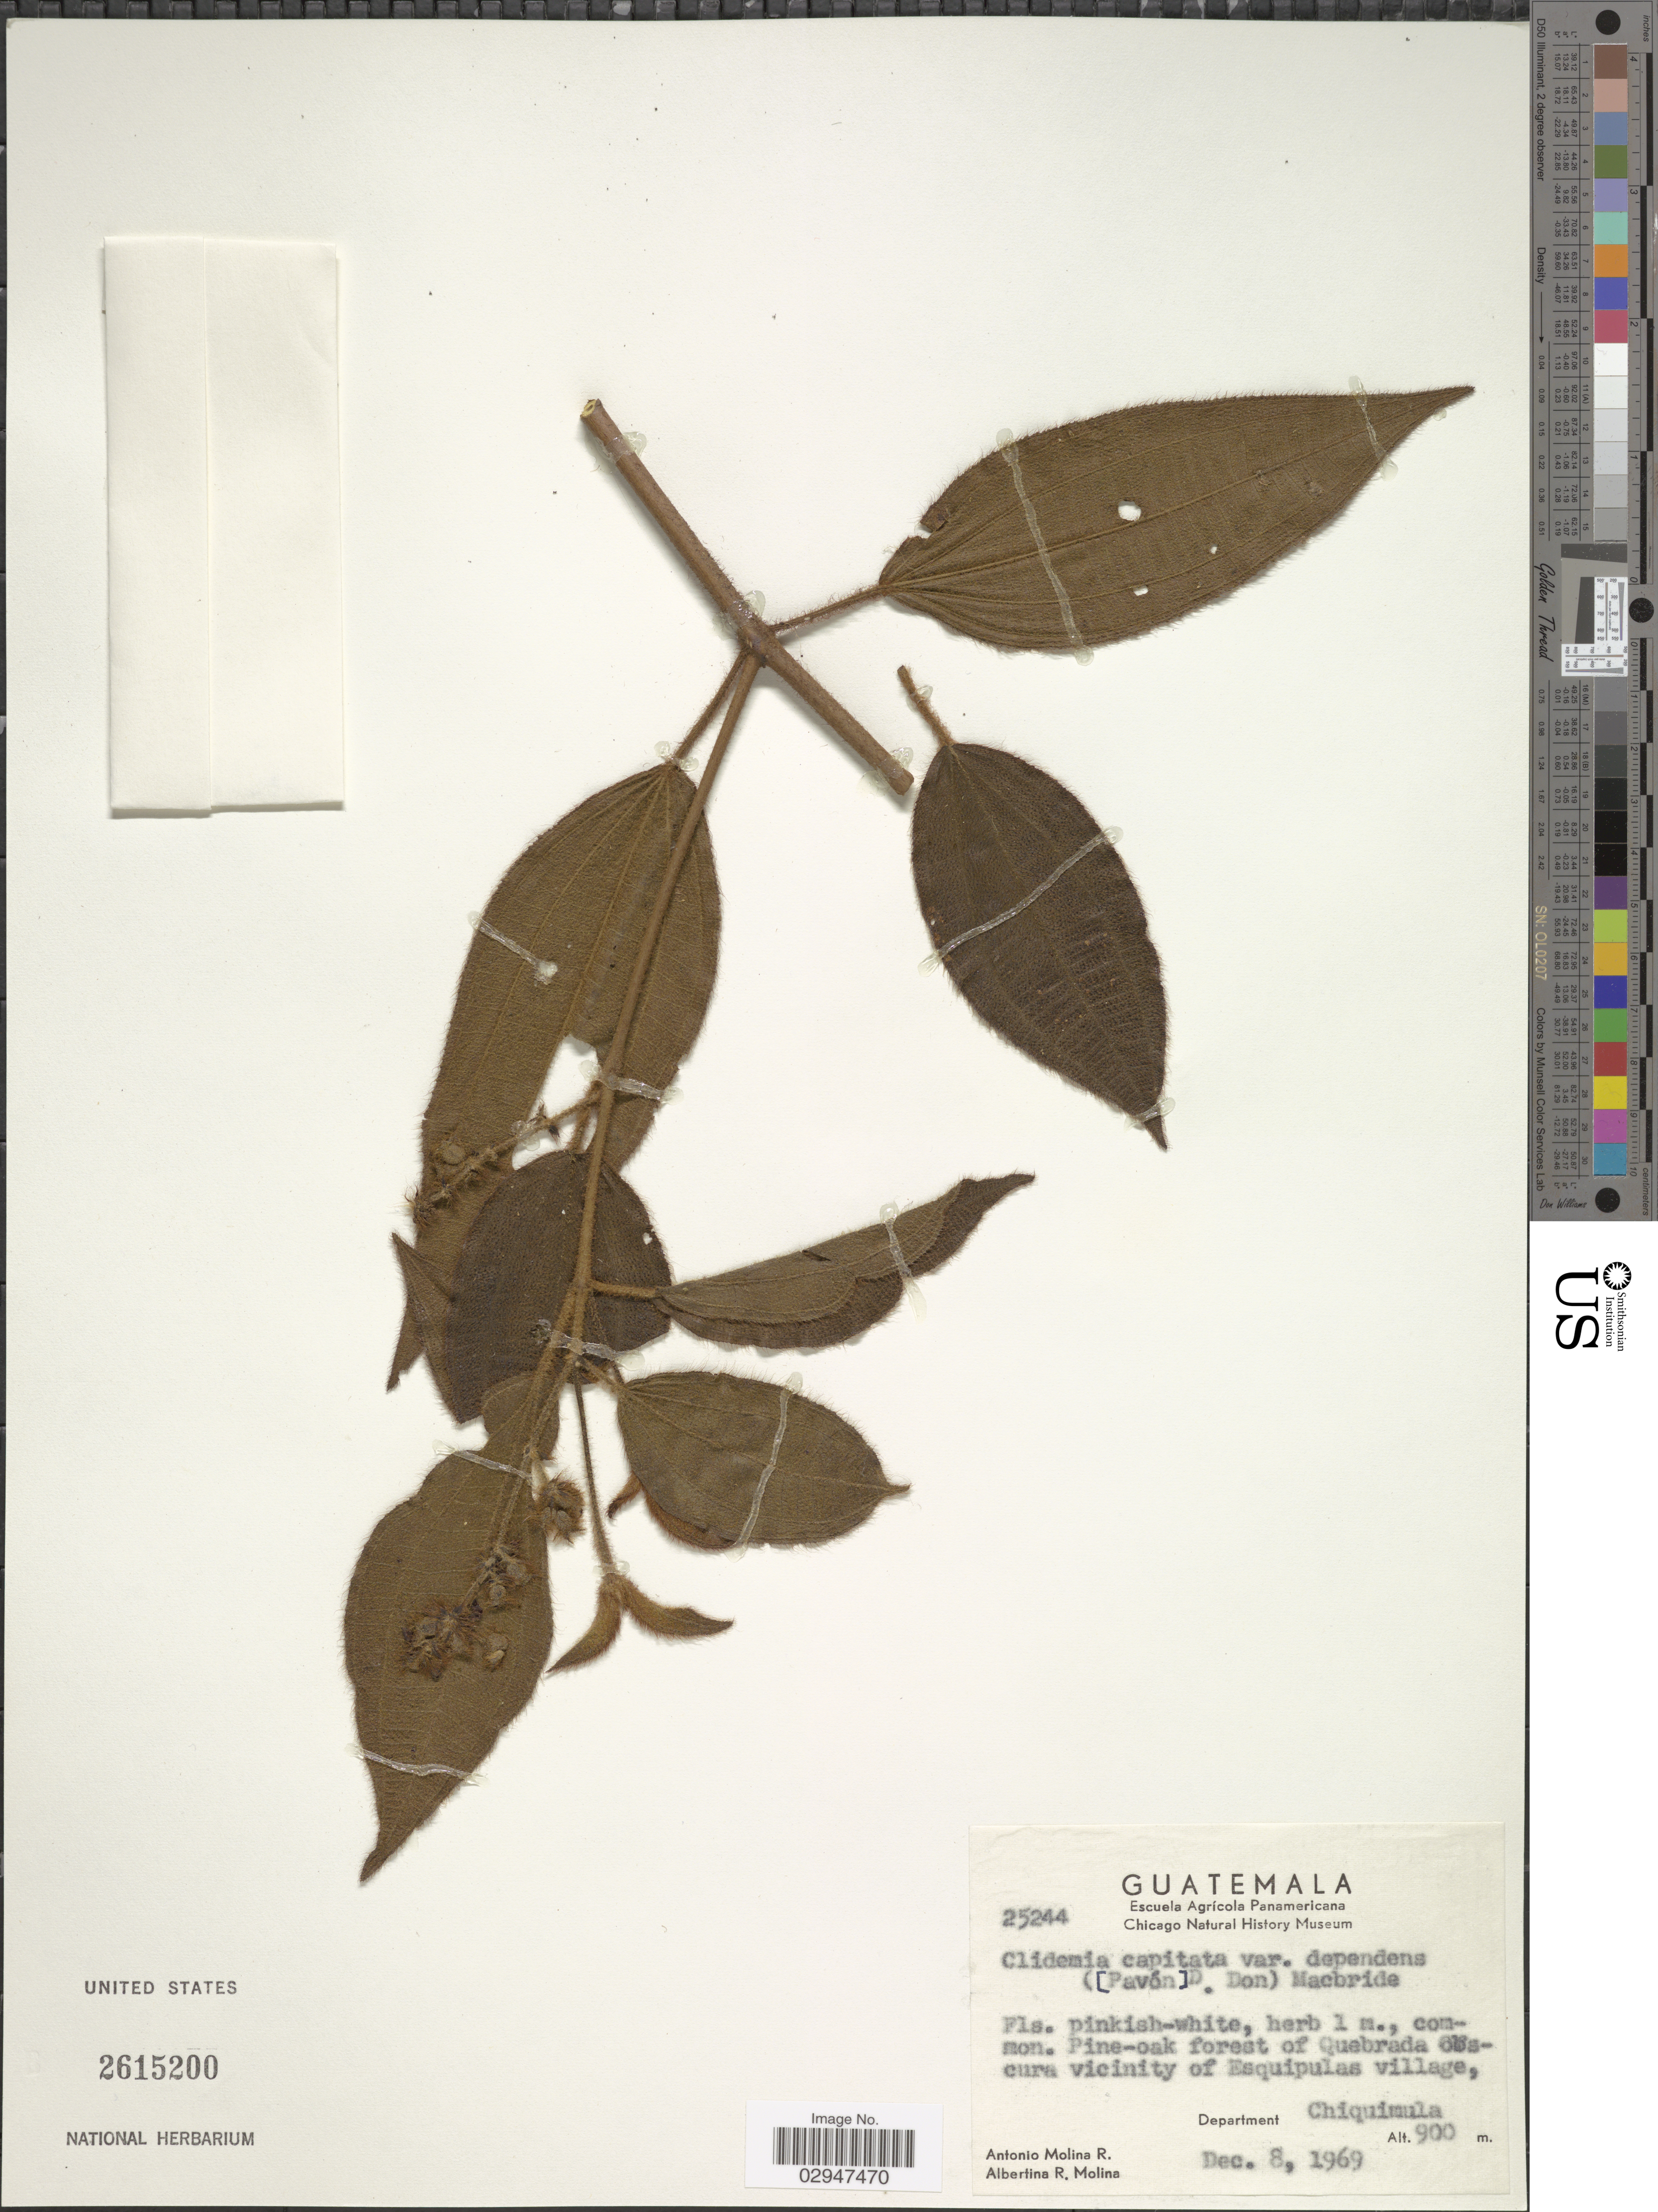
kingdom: Plantae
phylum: Tracheophyta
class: Magnoliopsida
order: Myrtales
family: Melastomataceae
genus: Clidemia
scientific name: Clidemia capitellata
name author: (Bonpl.) D. Don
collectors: A. Molina R. & A. R. Molina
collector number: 25244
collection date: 1969-12-08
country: Guatemala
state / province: Chiquimula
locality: Pine-oak forest of Quebrada obscura vicinity of Esquipulas village, Department Chiquimula.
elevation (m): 900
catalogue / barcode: US 2615200